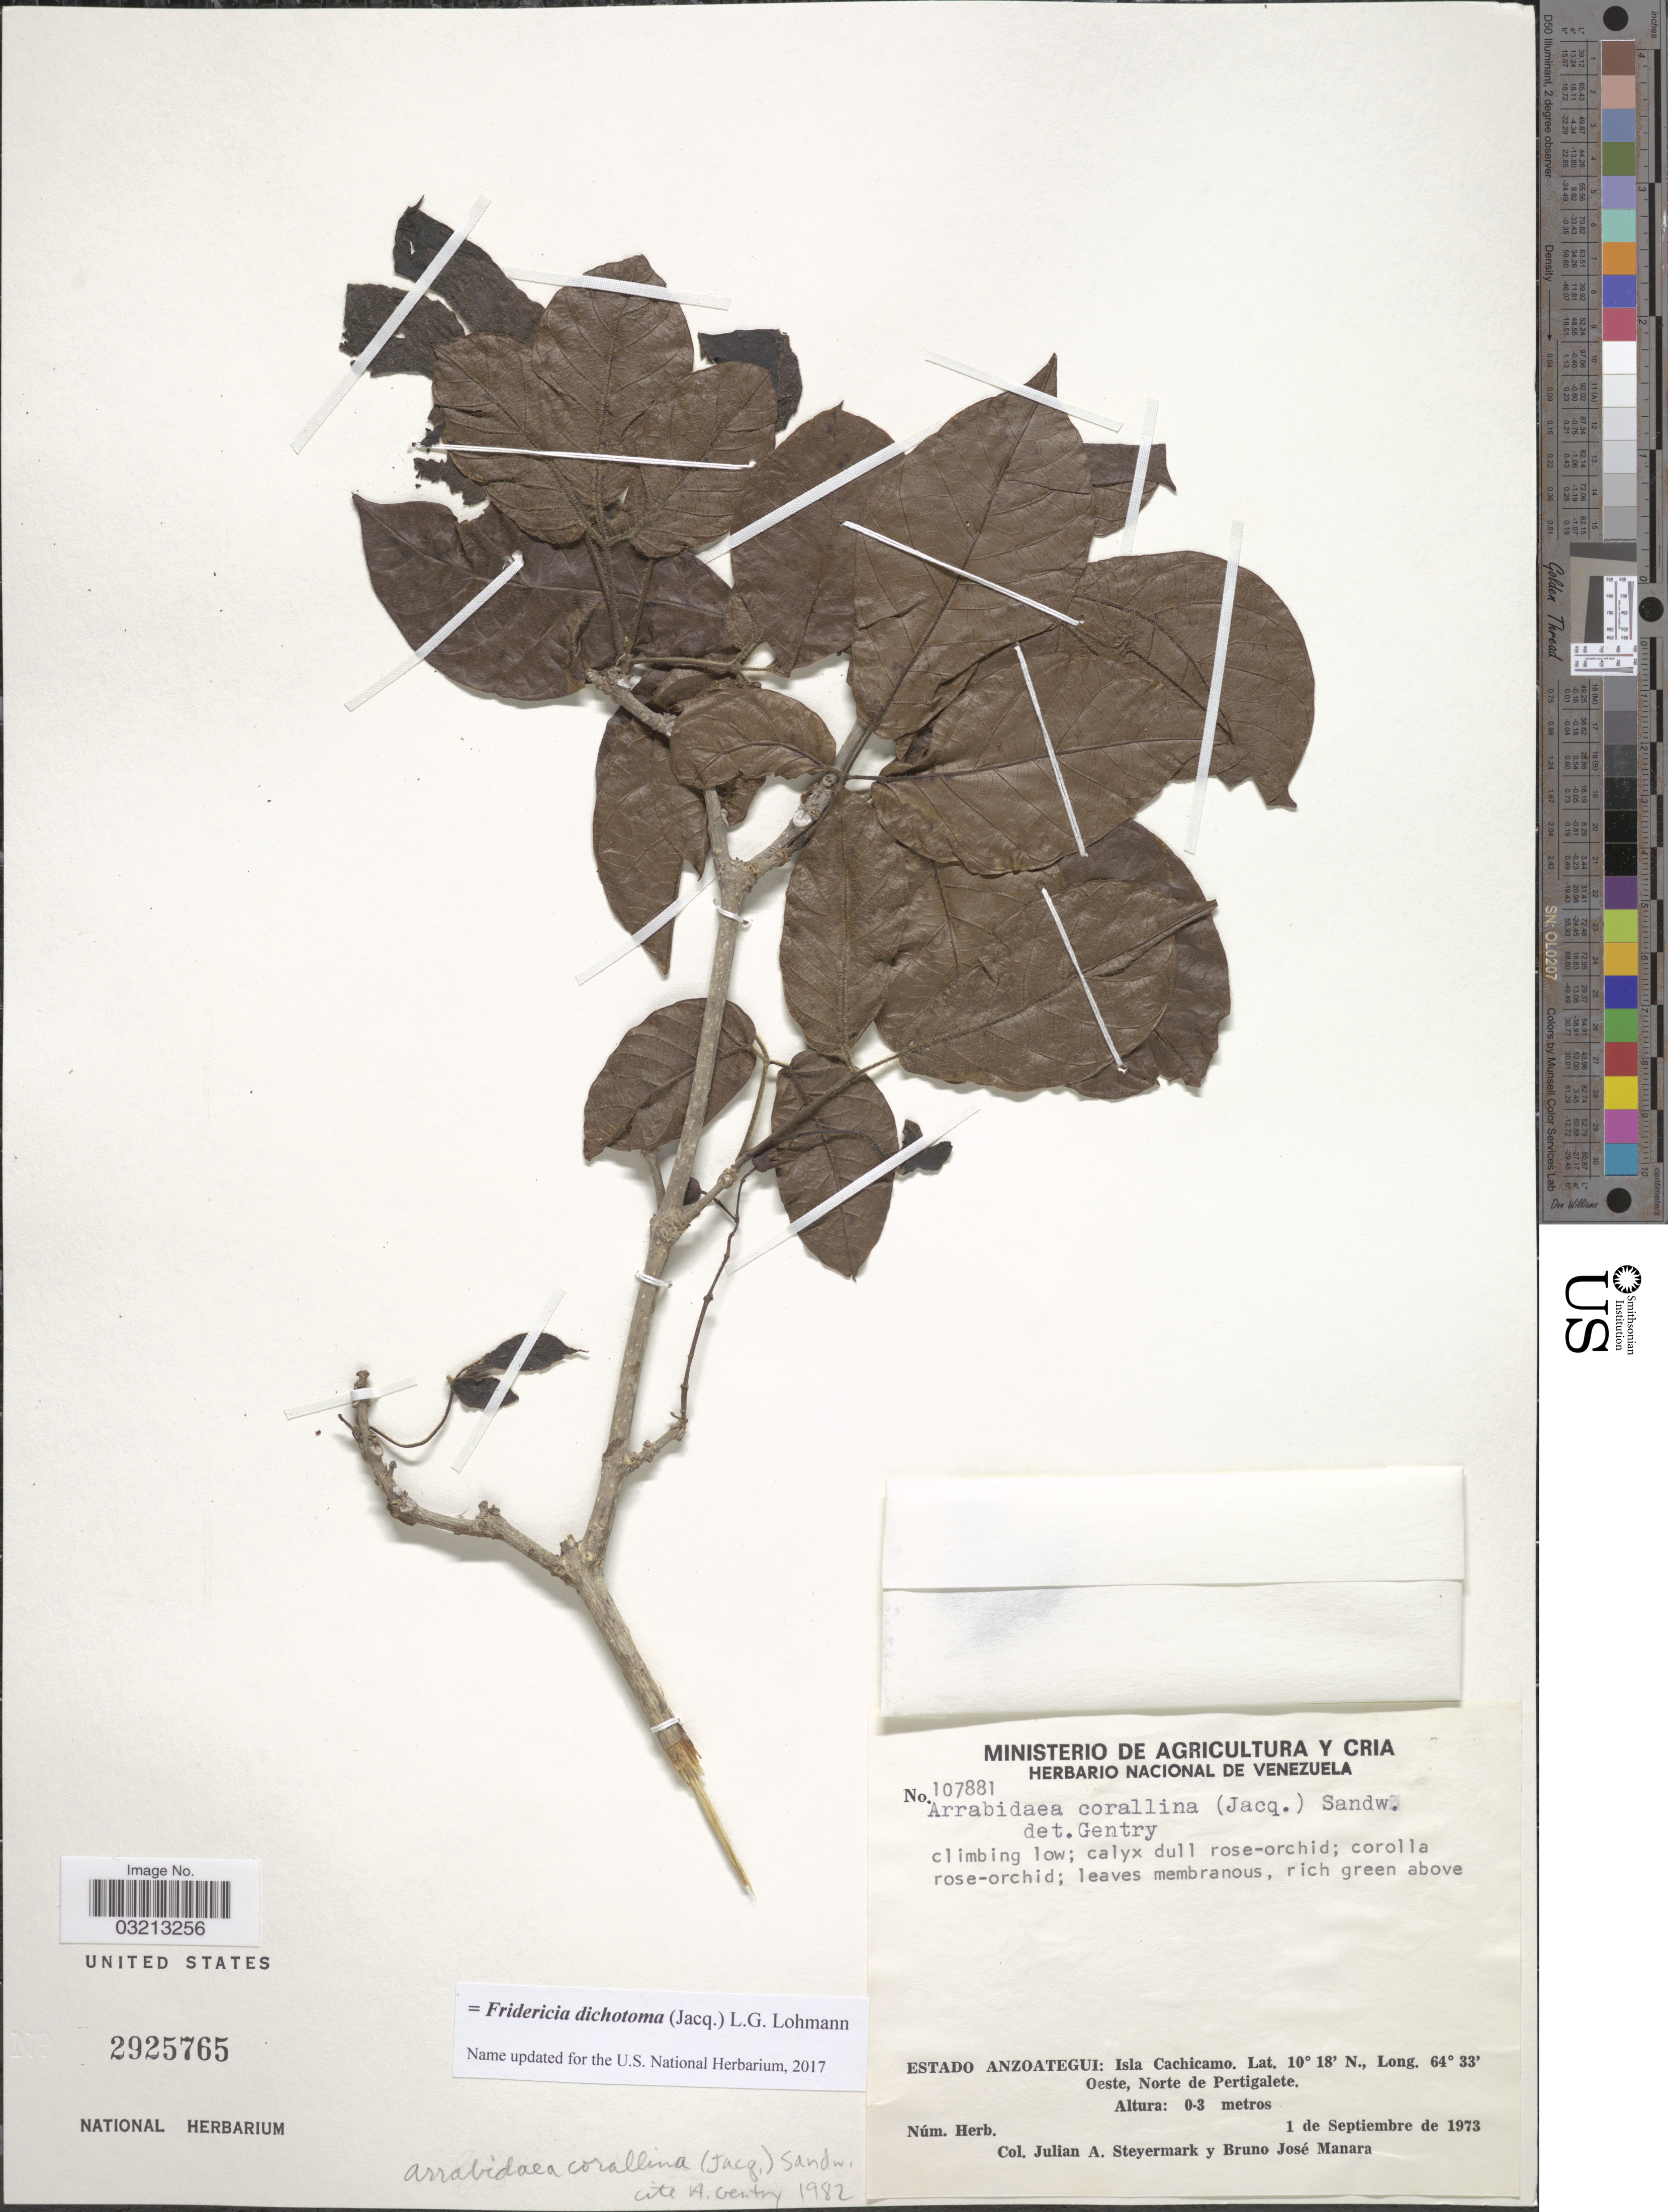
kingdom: Plantae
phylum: Tracheophyta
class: Magnoliopsida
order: Lamiales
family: Bignoniaceae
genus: Fridericia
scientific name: Fridericia dichotoma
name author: (Jacq.) L.G. Lohmann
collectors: J. Steyermark & B. Manara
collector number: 107881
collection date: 1973-09-01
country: Venezuela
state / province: Anzoategui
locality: Isla Cachicamo. Norte de Pertigalete.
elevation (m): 0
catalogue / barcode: US 2925765